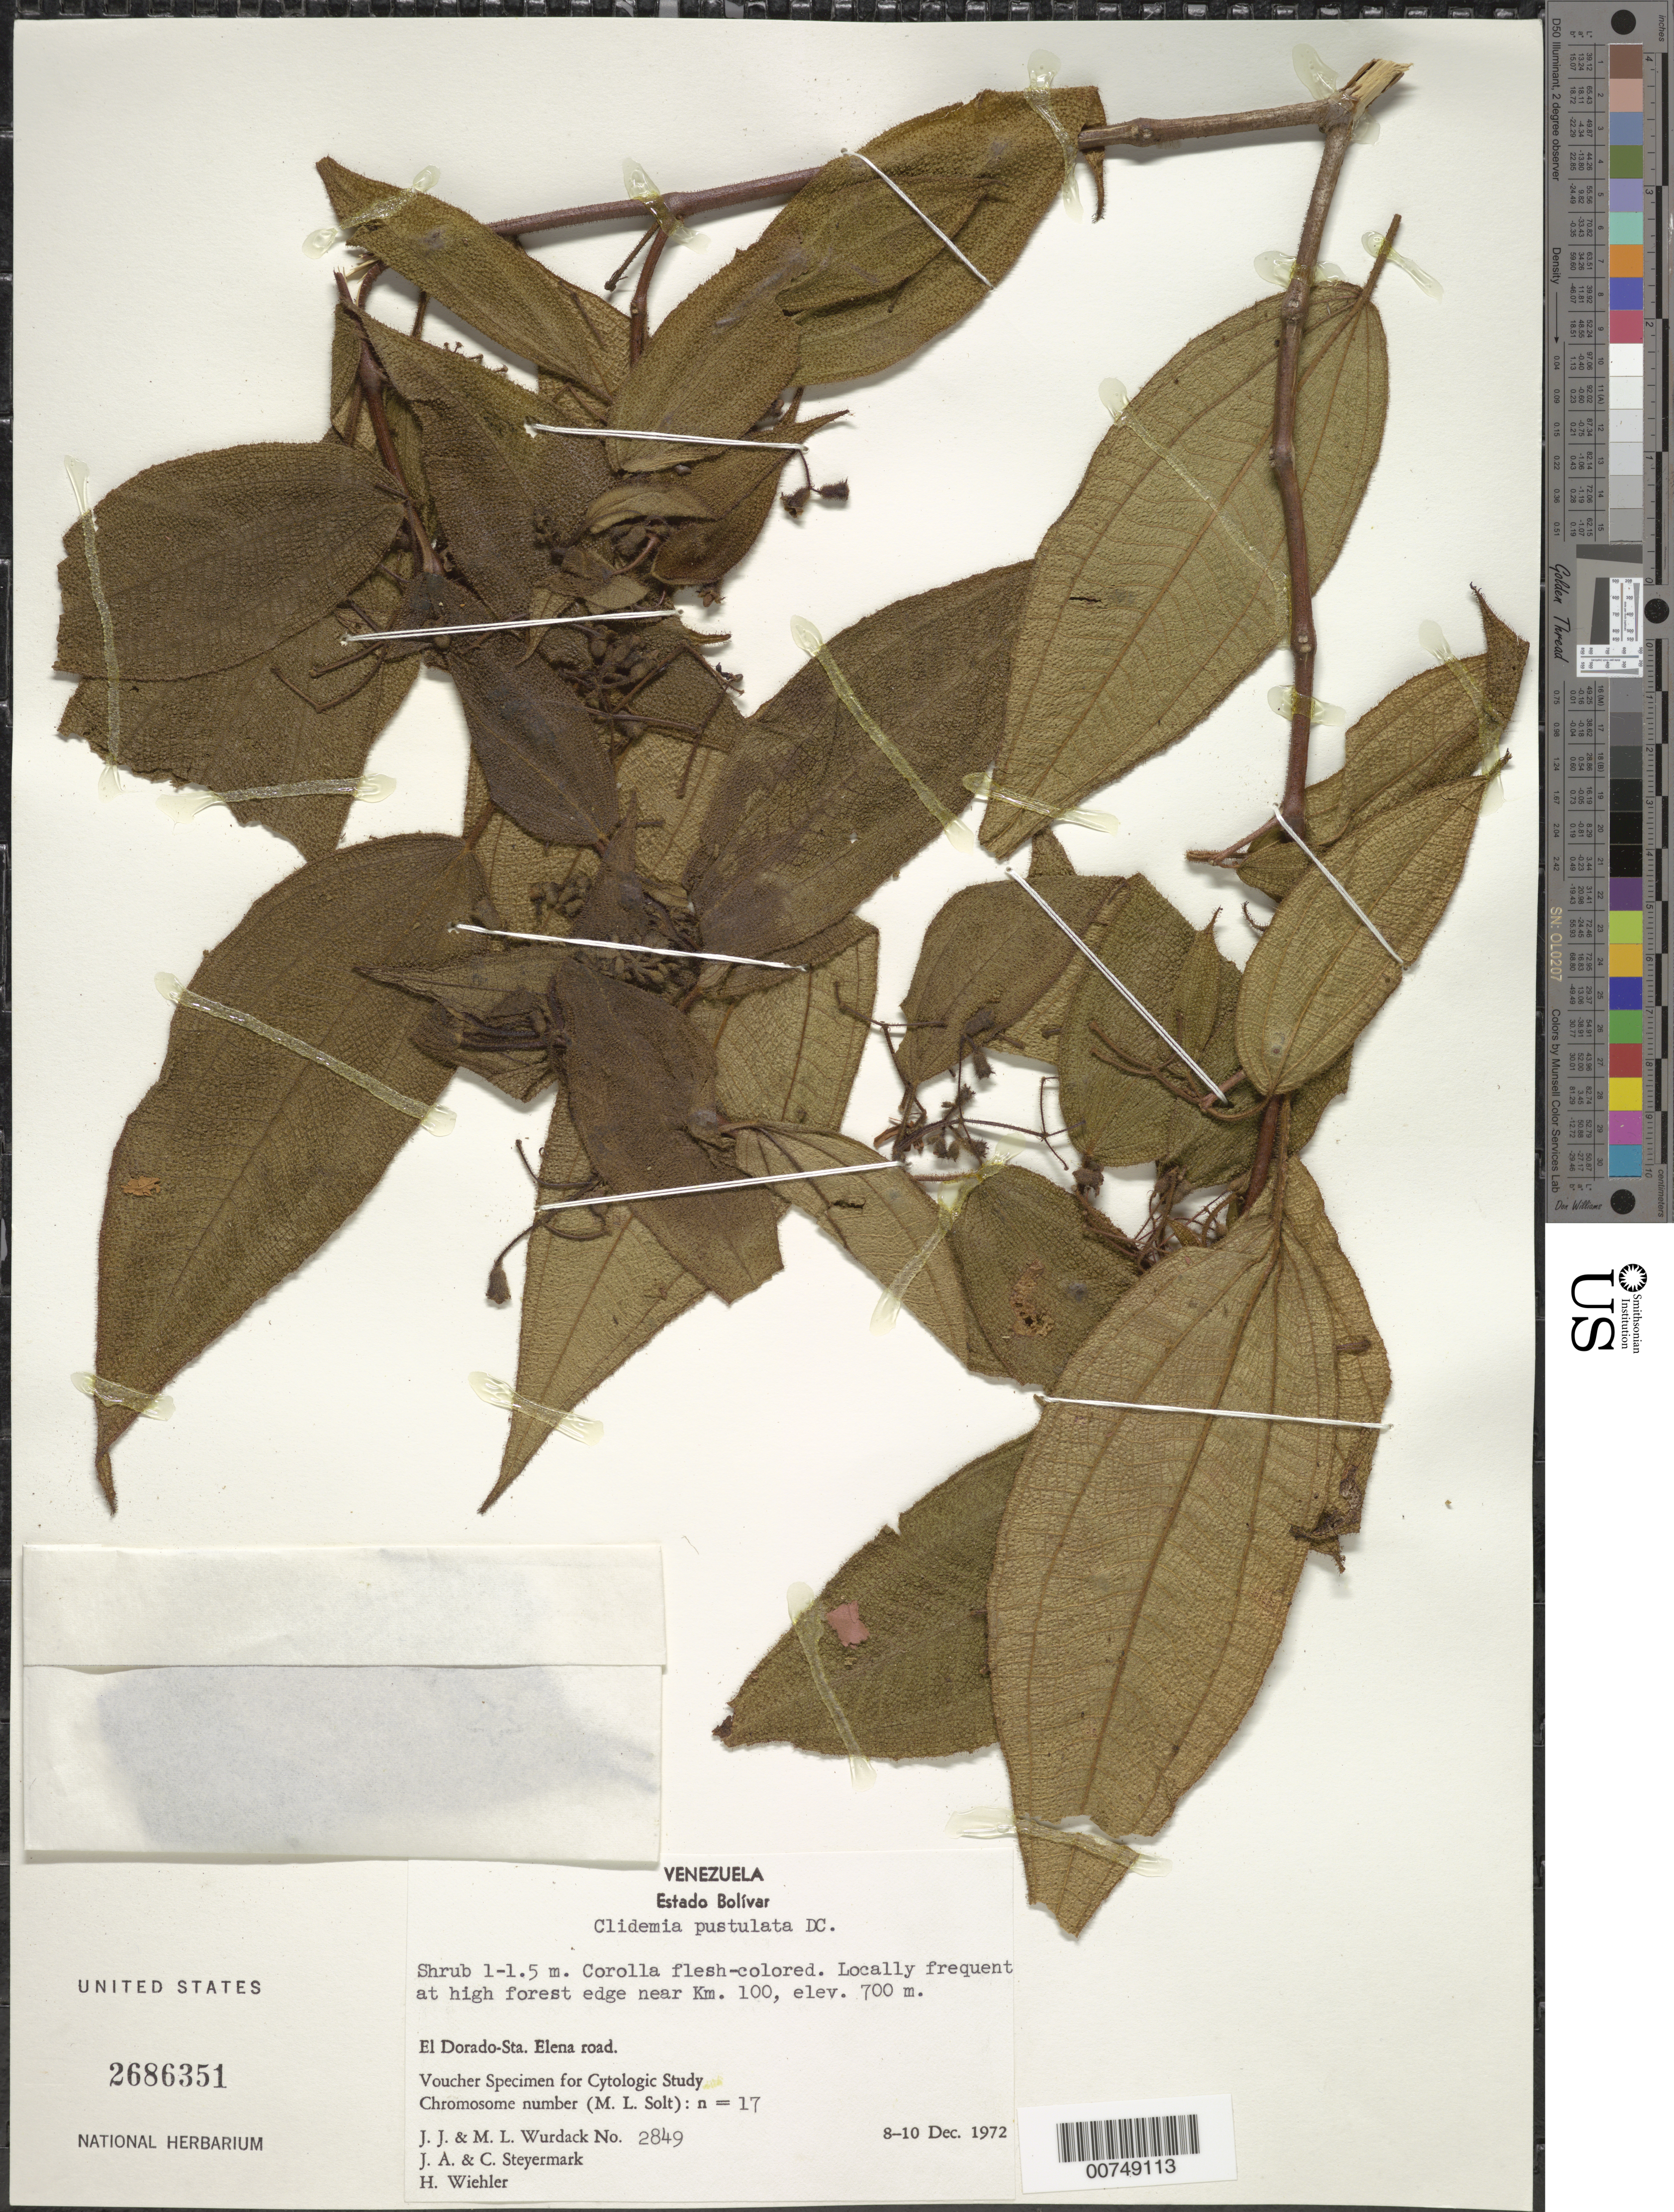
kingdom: Plantae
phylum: Tracheophyta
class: Magnoliopsida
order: Myrtales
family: Melastomataceae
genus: Clidemia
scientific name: Clidemia pustulata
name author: DC.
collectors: J. J. Wurdack, M. L. Wurdack, J. Steyermark & C. Steyermark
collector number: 2849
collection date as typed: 8-Dec-72 to 10-Dec-72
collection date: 1972-12-08/1972-12-10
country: Venezuela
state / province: Bolívar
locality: El Dorado to Sta. Elena road; near km 100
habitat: High forest edge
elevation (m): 700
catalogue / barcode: US 2686351